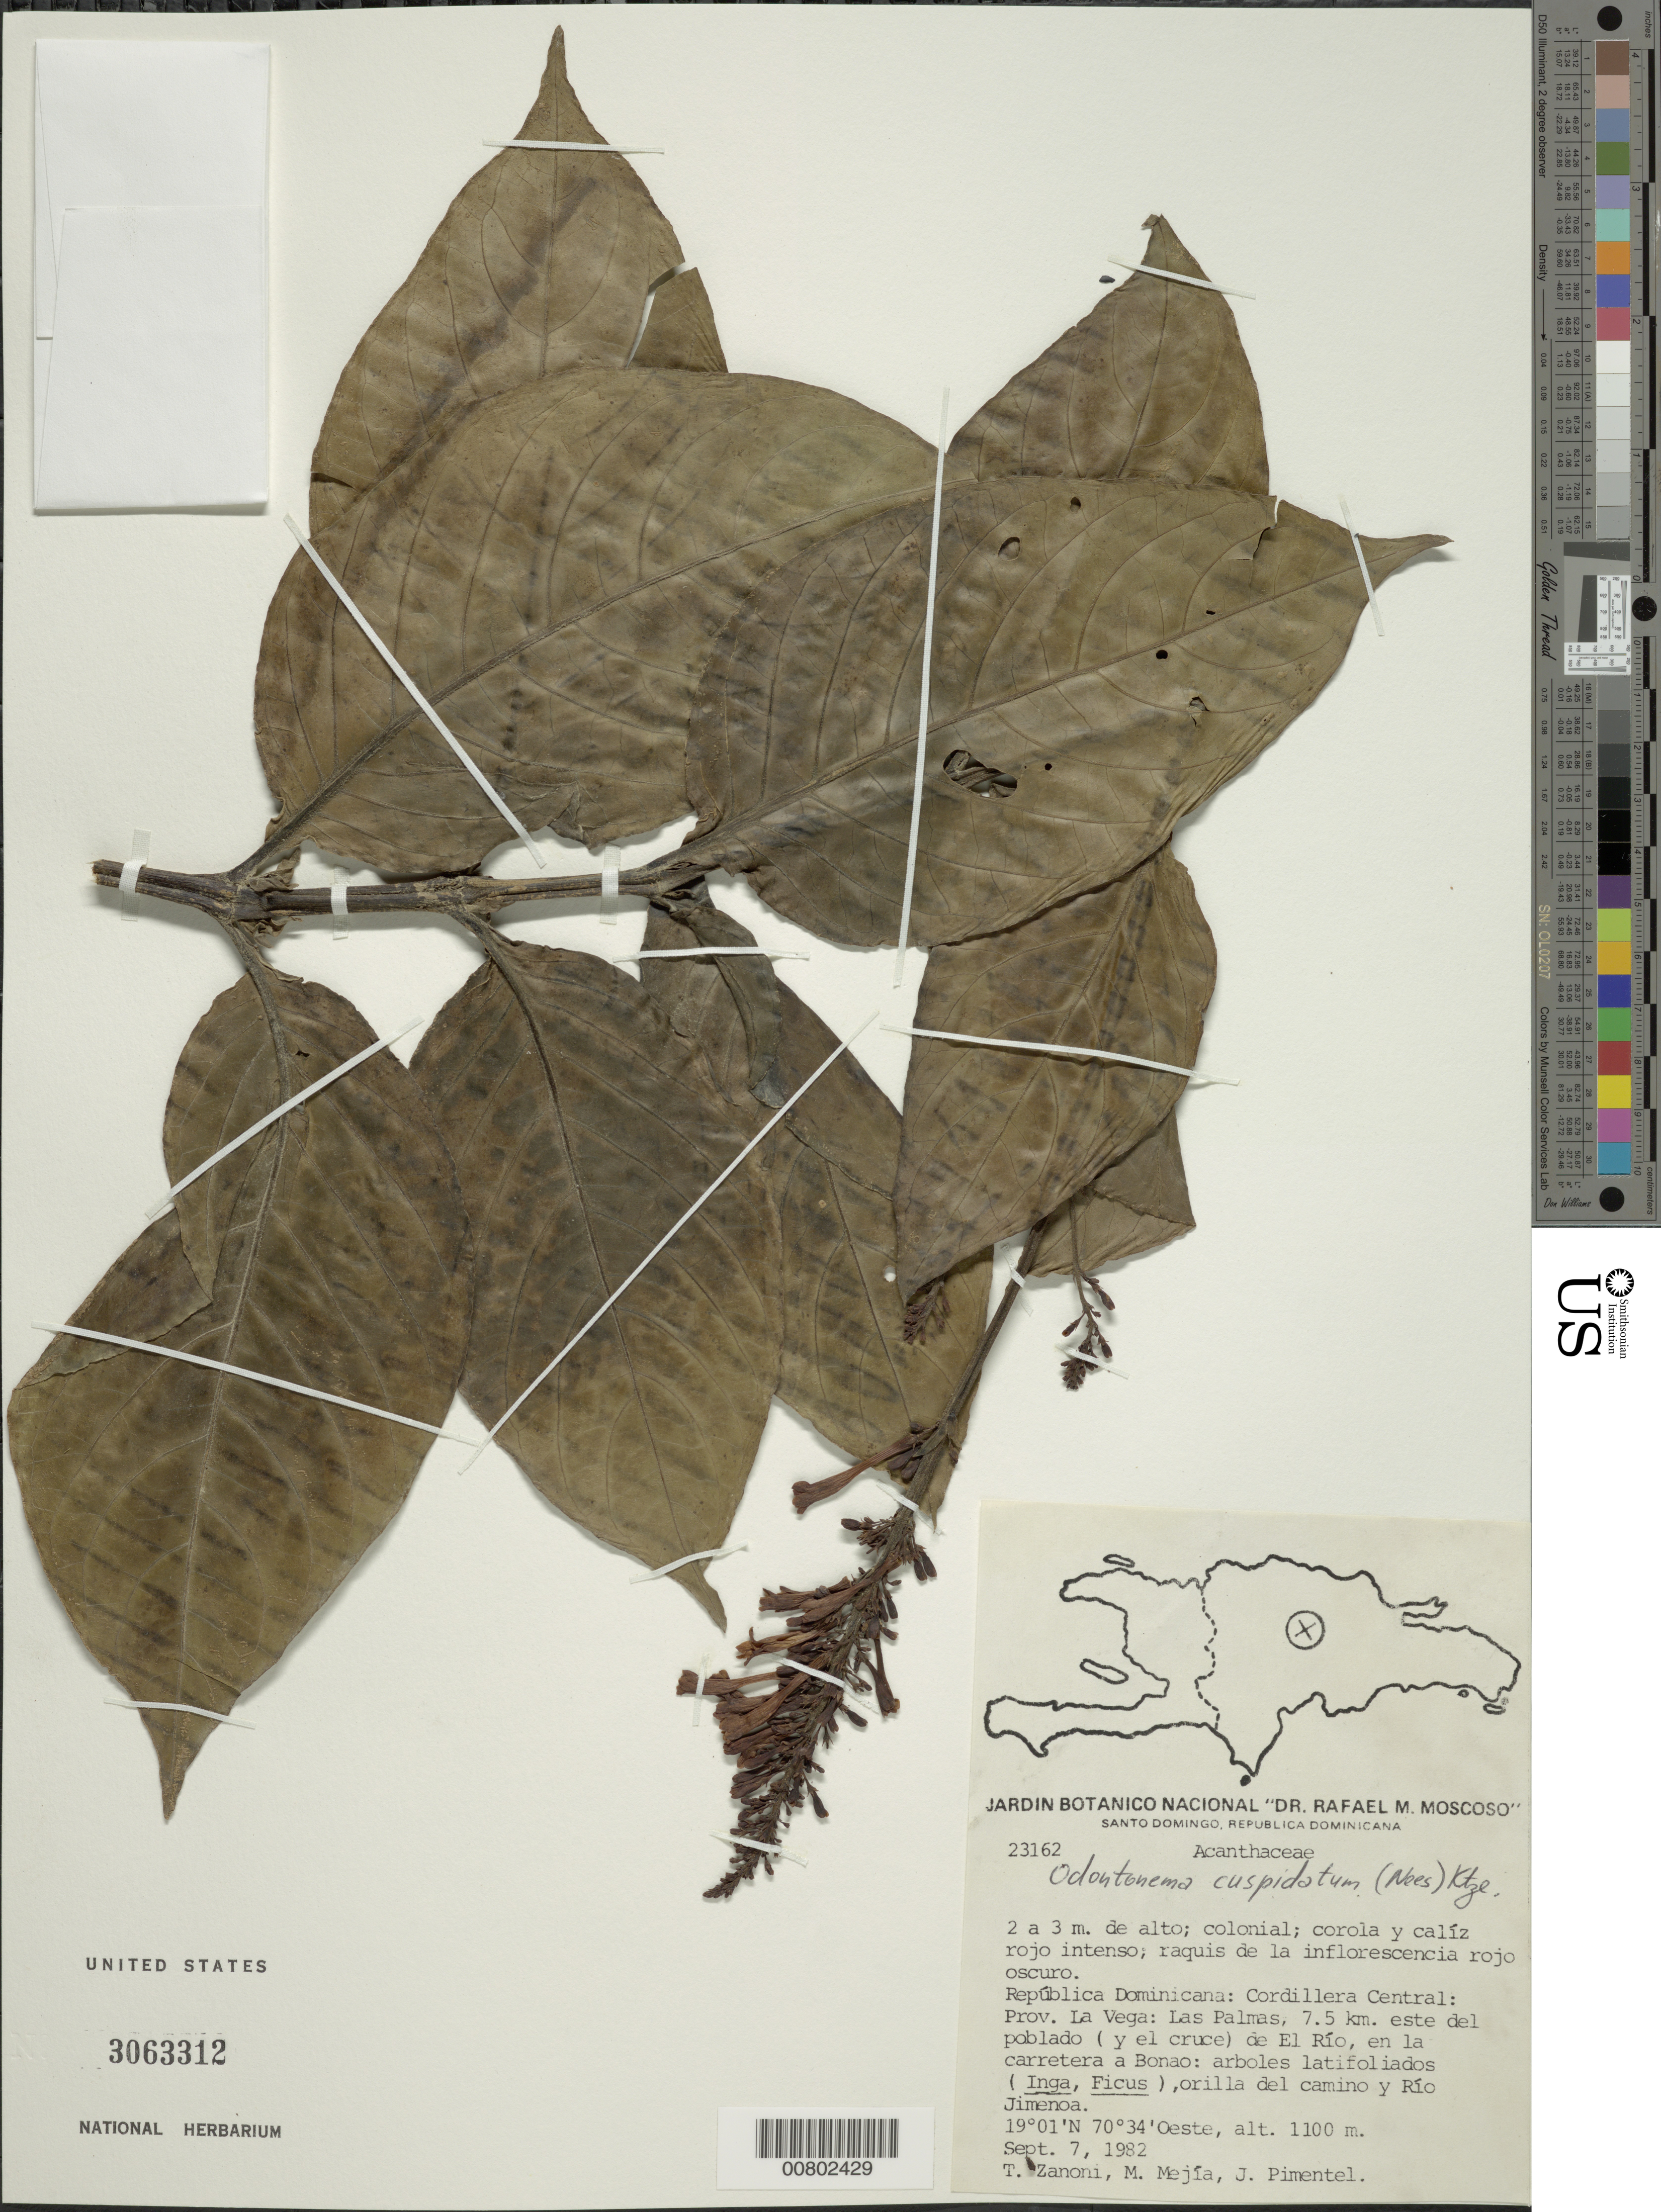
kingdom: Plantae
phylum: Tracheophyta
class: Magnoliopsida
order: Lamiales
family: Acanthaceae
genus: Odontonema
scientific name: Odontonema cuspidatum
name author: (Nees) Kuntze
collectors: T. A. Zanoni, M. Mejia & J. Pimentel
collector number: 23162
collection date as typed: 07 Sep 1982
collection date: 1982-09-07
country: Dominican Republic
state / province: La Vega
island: Hispaniola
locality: Cordillera Central; Las Palmas, 7.5 km este del poblado (y el cruce) de El Río, en la carretera a Bonao, Río Jimenoa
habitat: Orilla del camino y rio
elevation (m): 1100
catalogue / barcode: US 3063312